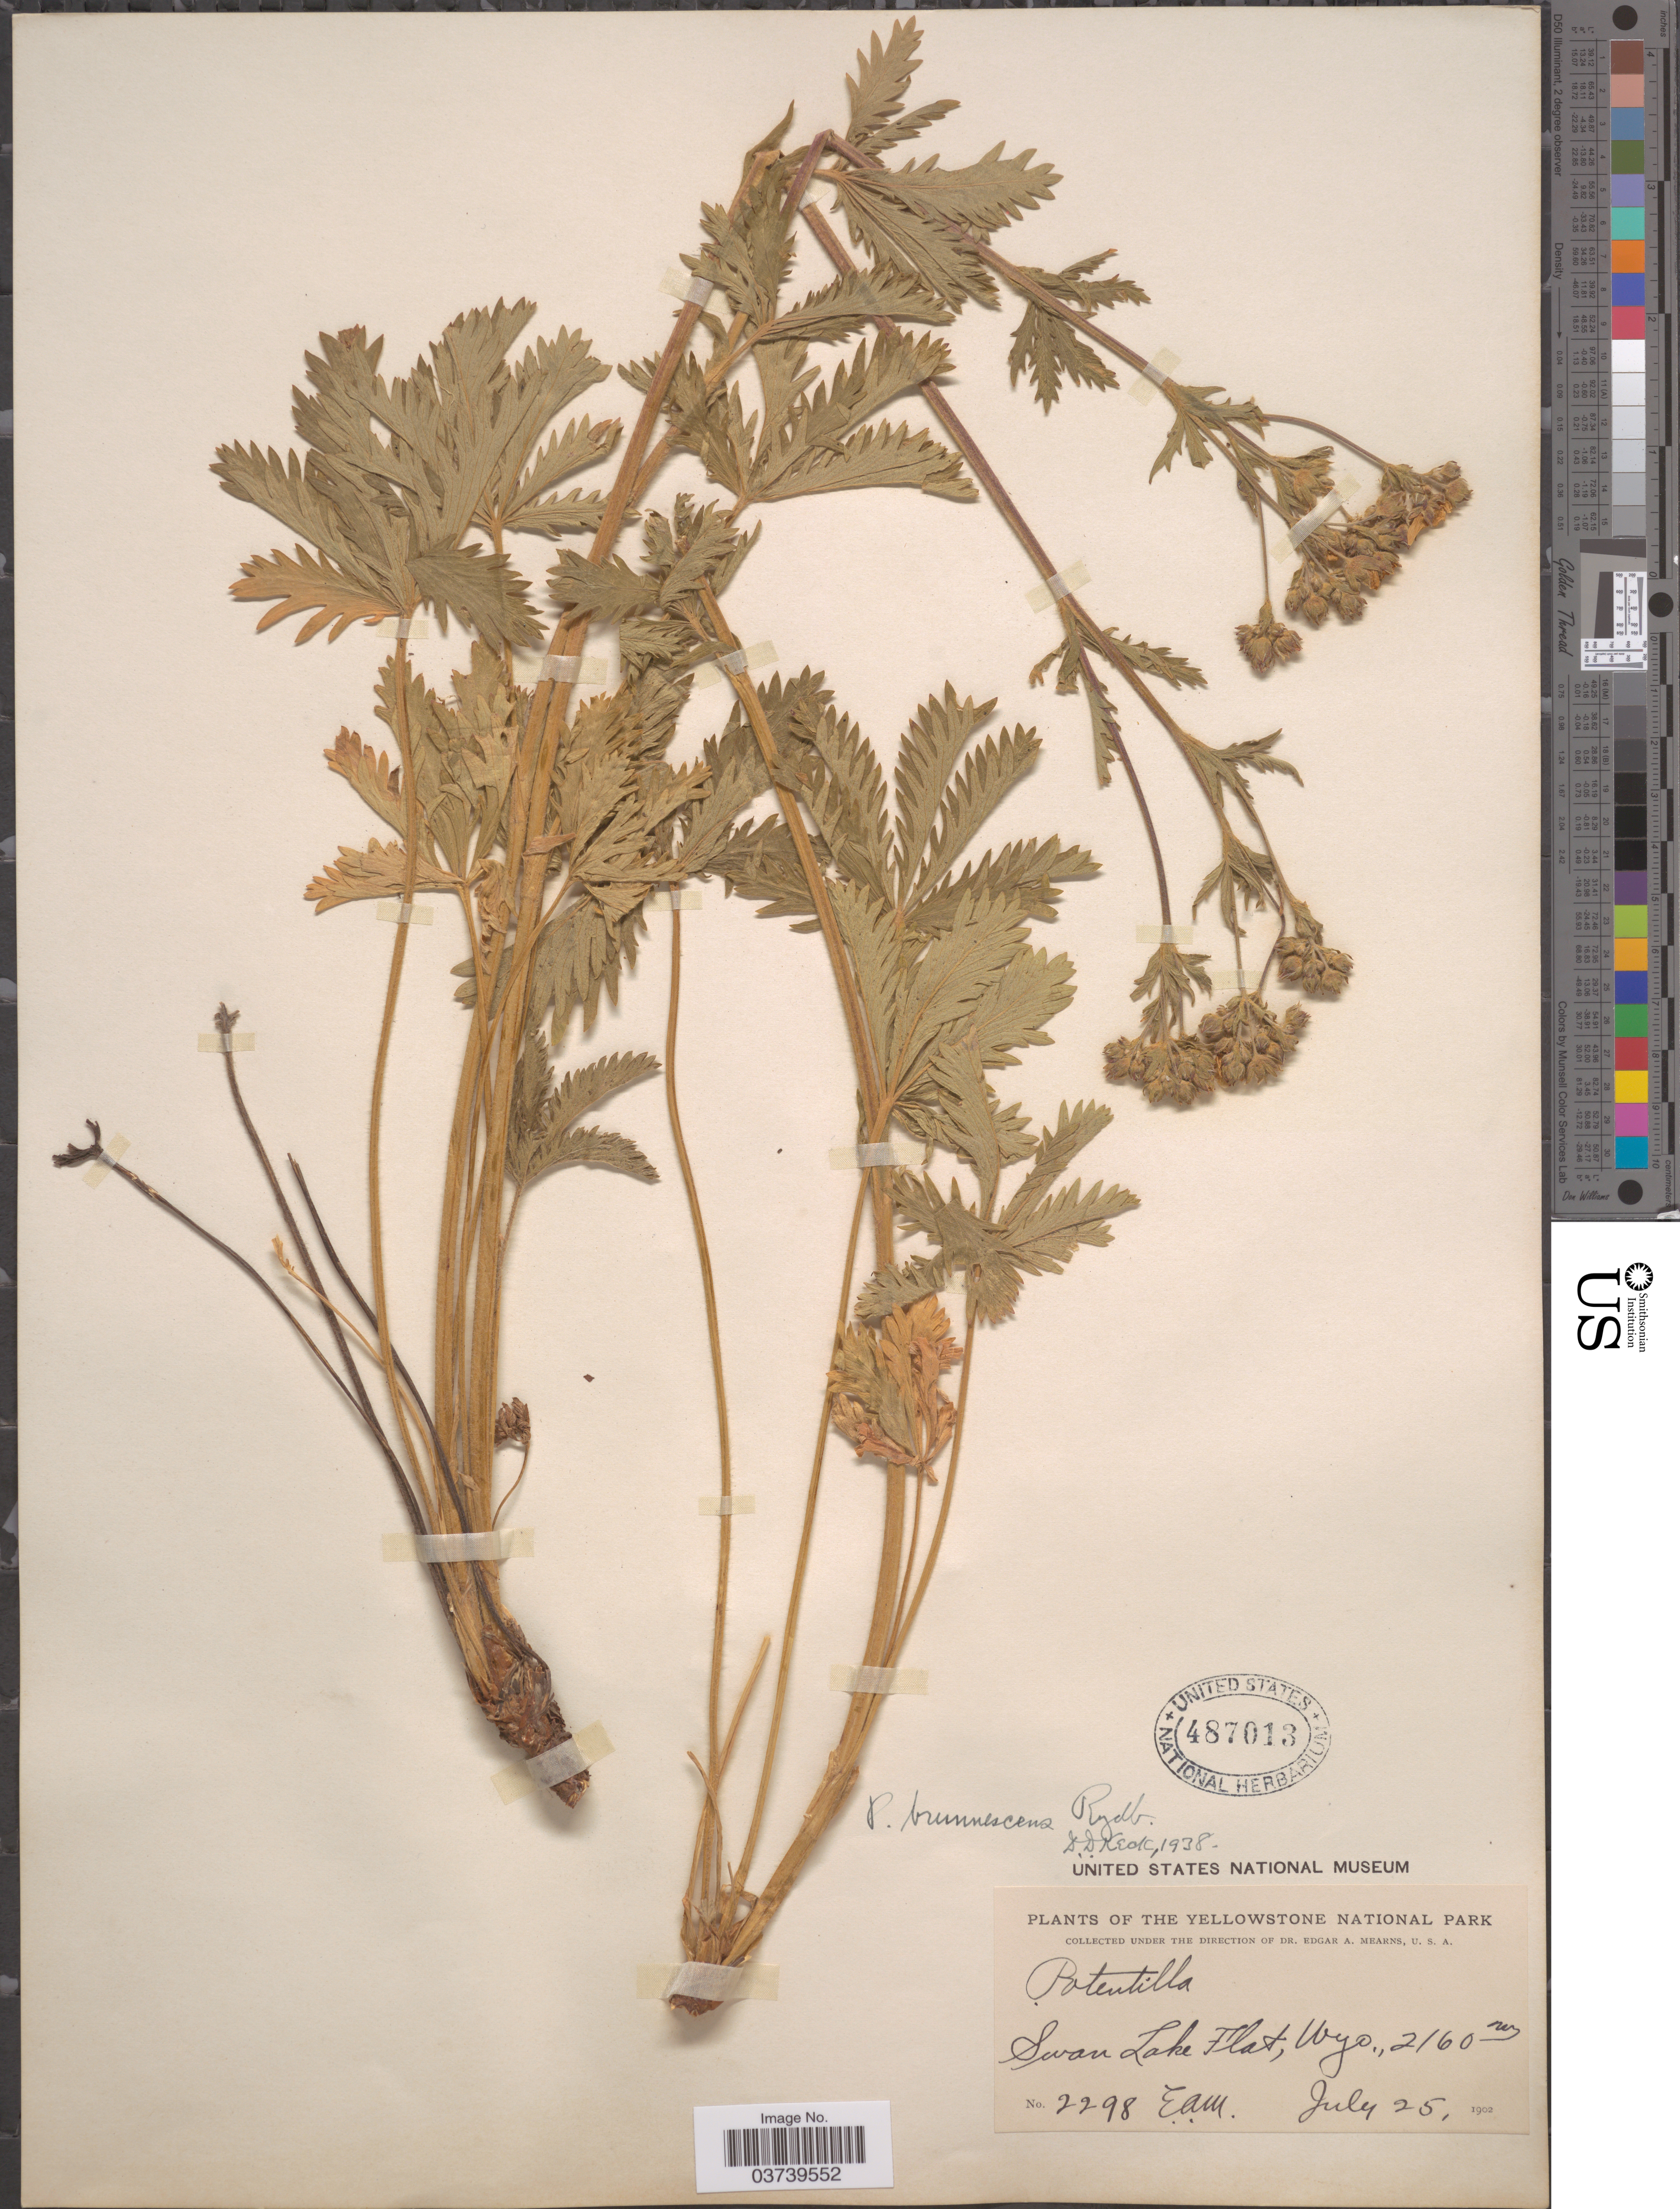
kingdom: Plantae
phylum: Tracheophyta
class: Magnoliopsida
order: Rosales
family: Rosaceae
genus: Potentilla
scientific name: Potentilla gracilis var. brunnescens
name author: (Rydb.) C.L. Hitchc.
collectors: E. A. Mearns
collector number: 2298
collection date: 1902-07-25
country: United States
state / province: Wyoming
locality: The Yellowstone National Park. Swan Lake Flat.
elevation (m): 2160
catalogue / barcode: US 487013